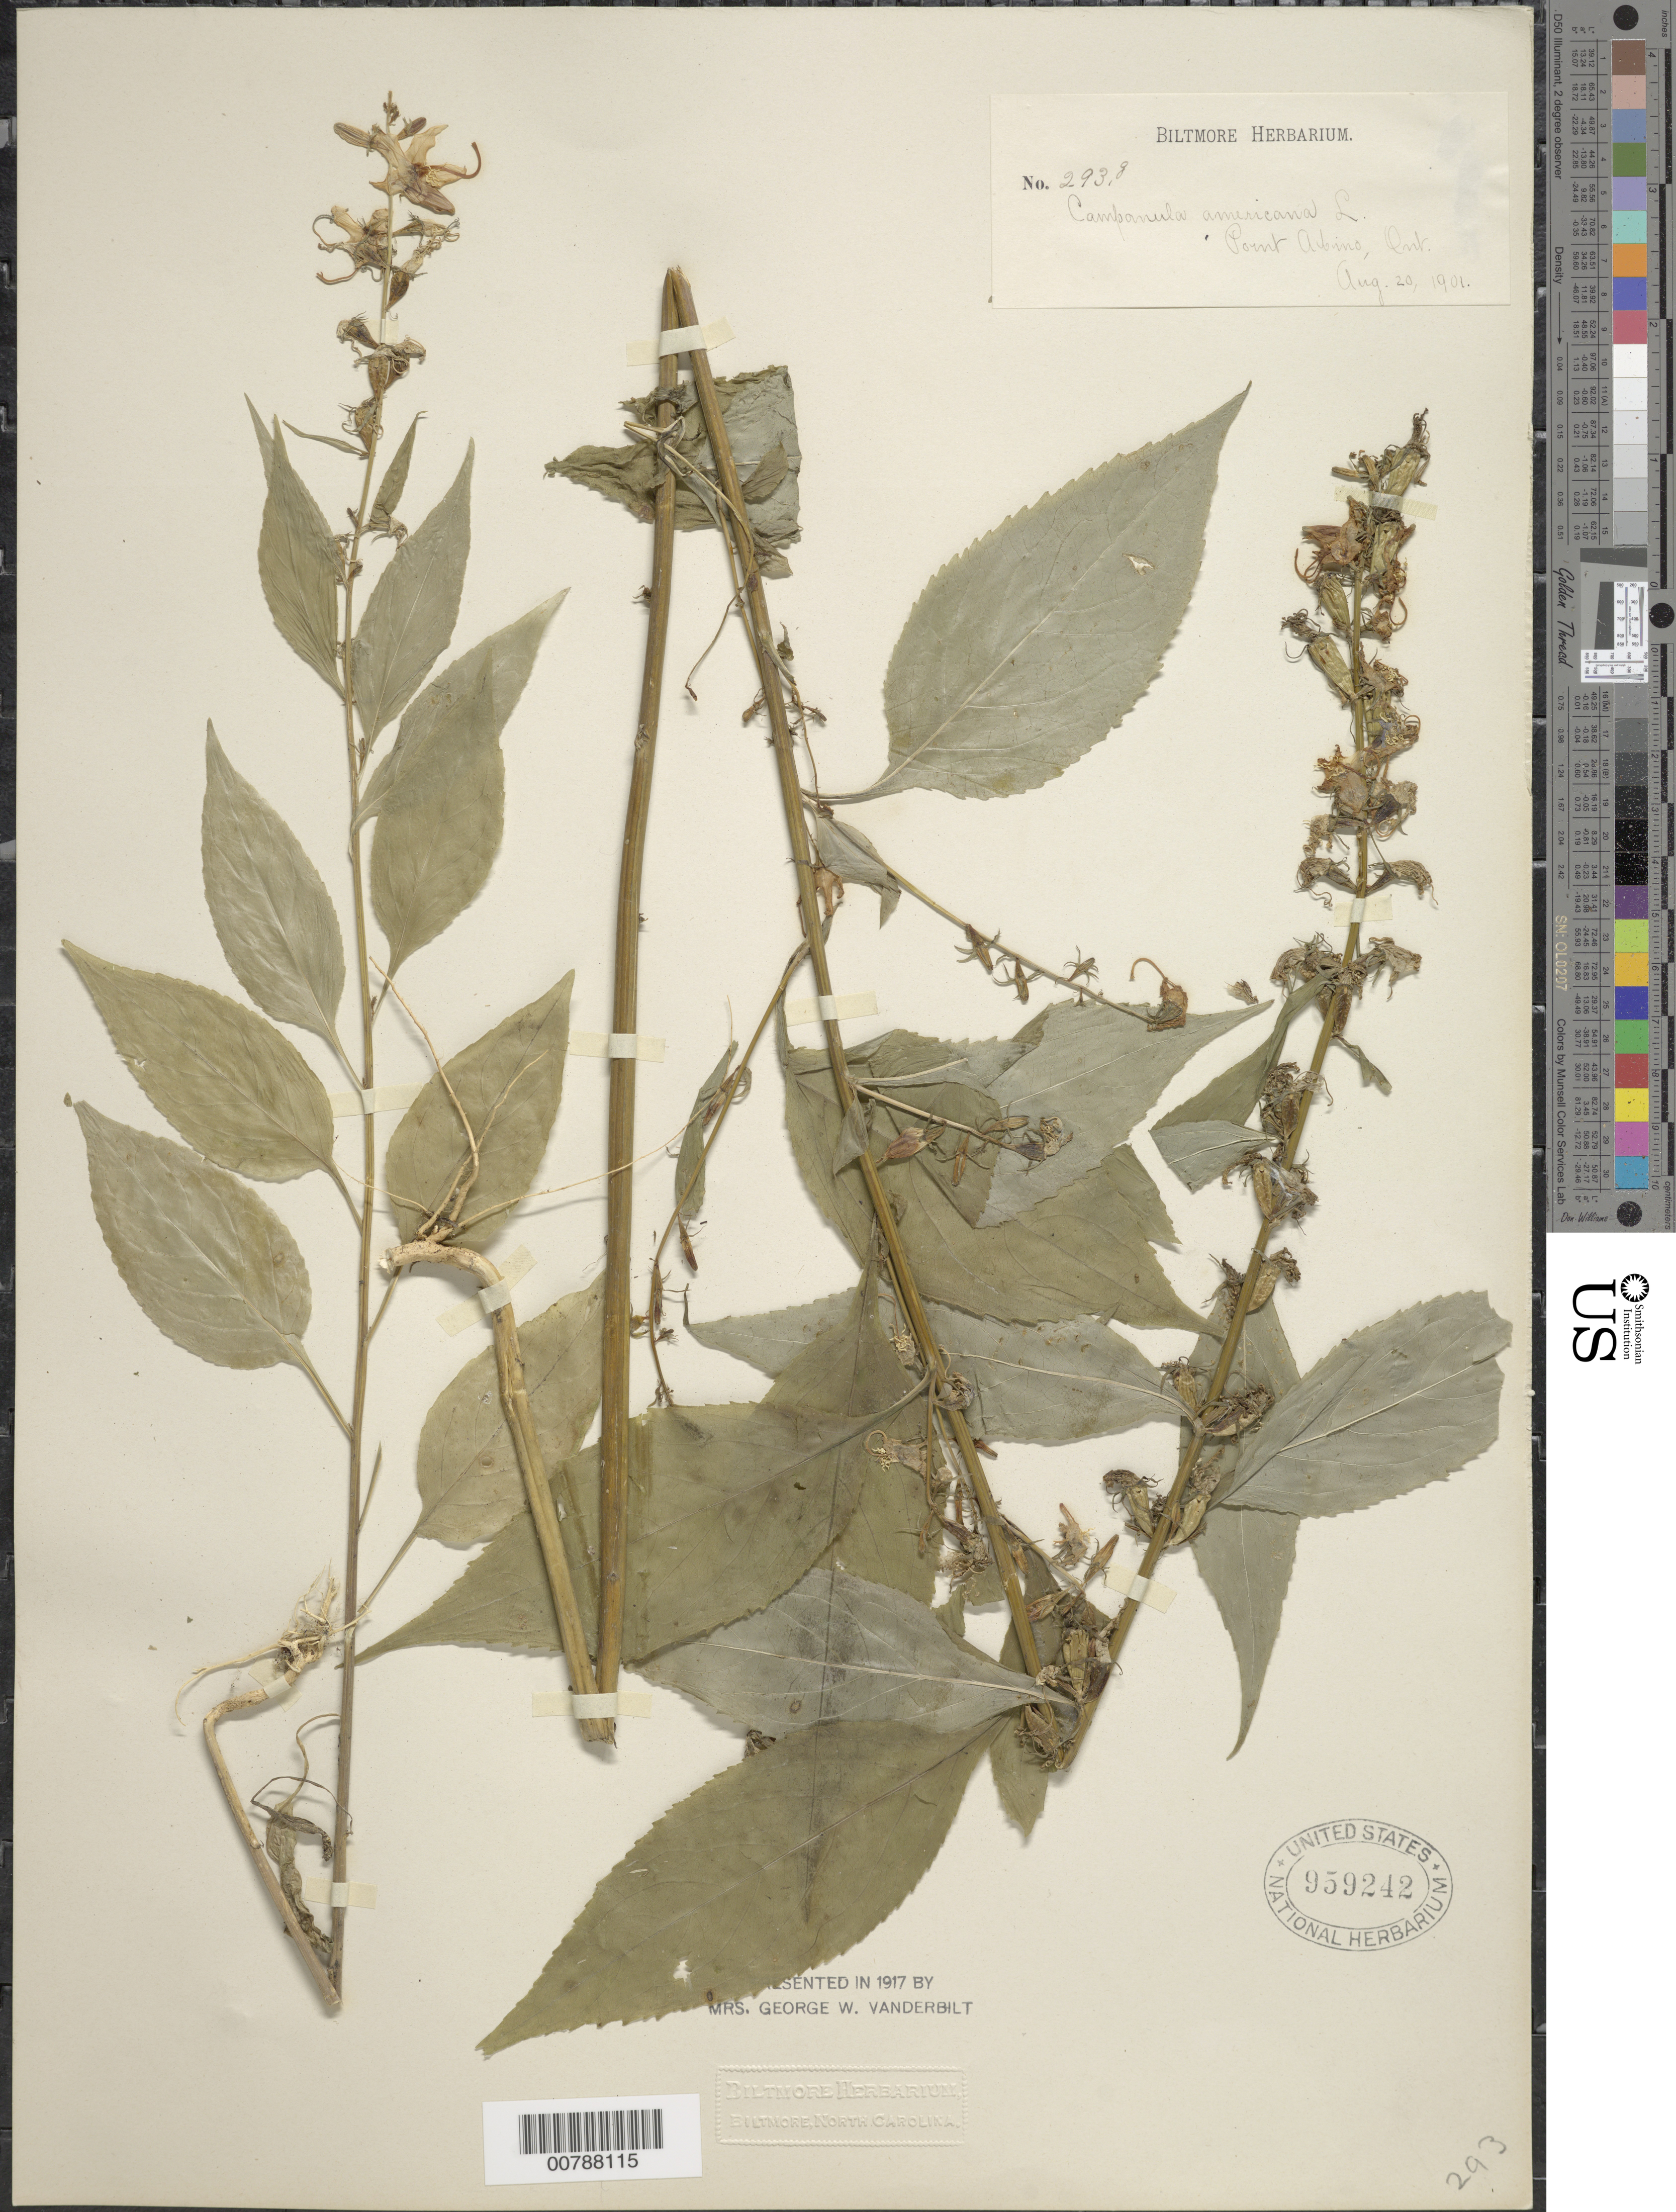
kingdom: Plantae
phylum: Tracheophyta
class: Magnoliopsida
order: Asterales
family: Campanulaceae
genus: Campanula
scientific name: Campanula americana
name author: L.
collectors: ex herb. Biltmore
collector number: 2938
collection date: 1901-08-20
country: Canada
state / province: Ontario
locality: Point Abino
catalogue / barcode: US 959242